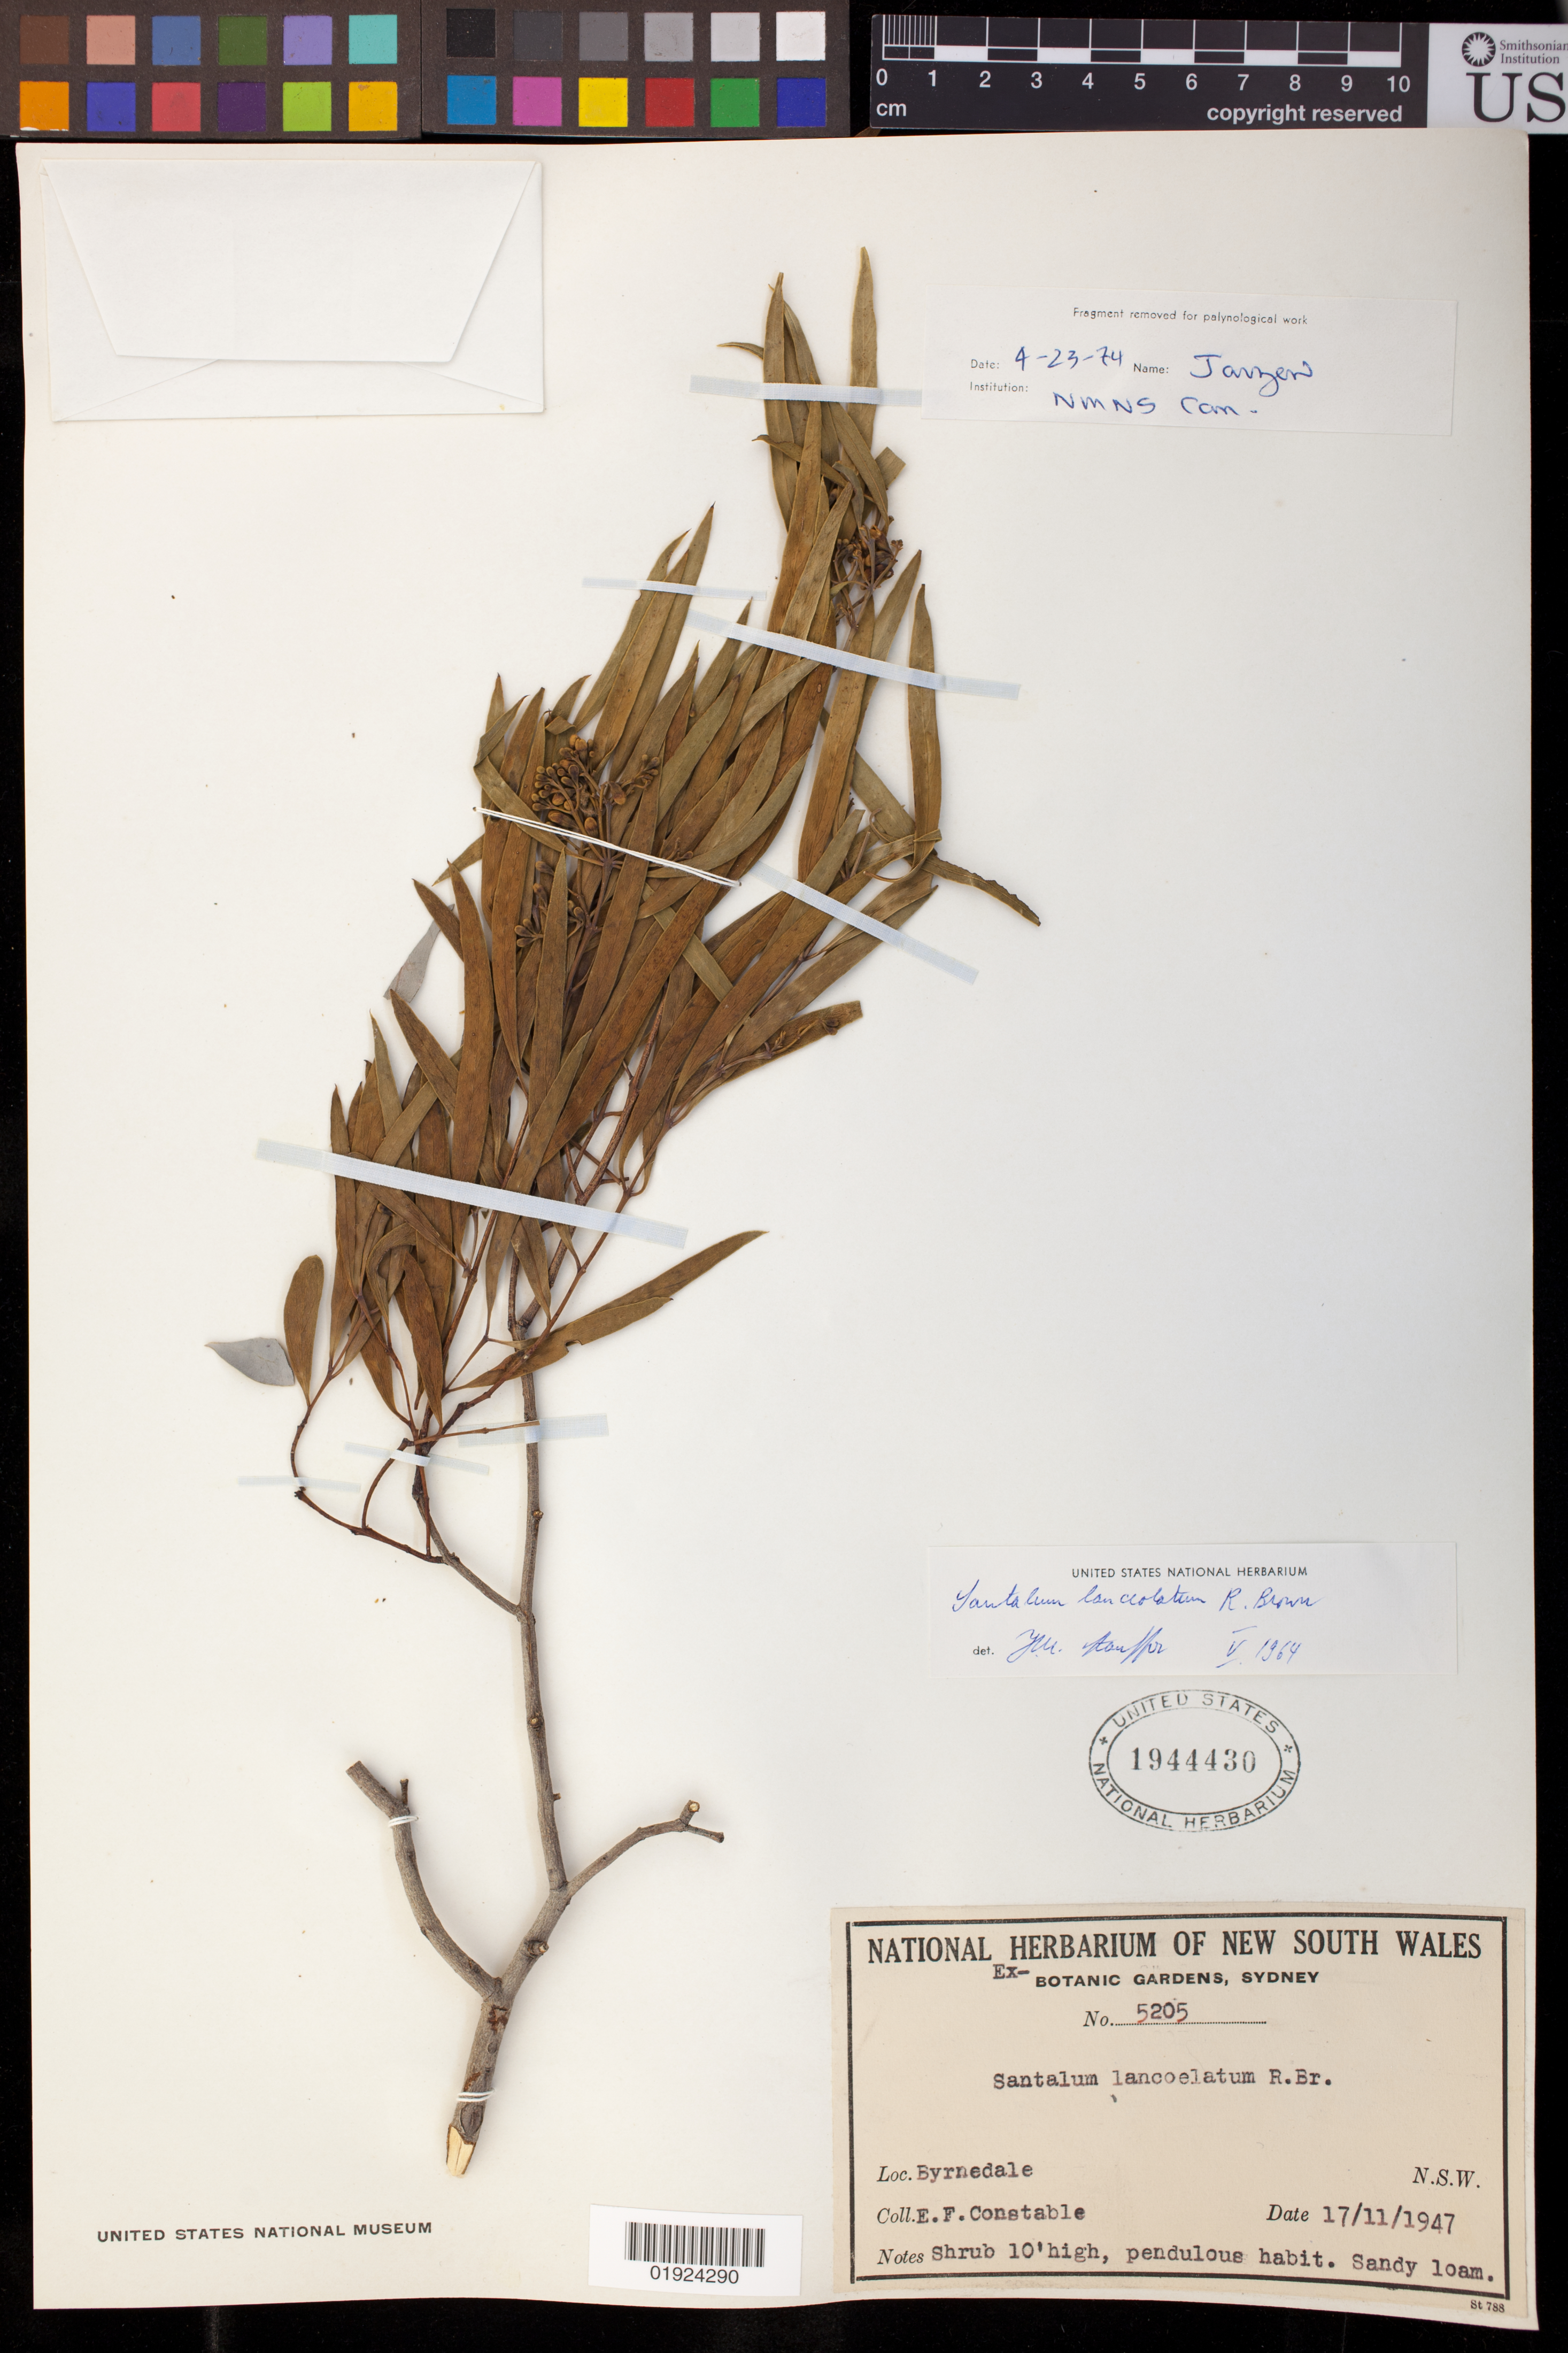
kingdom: Plantae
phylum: Tracheophyta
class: Magnoliopsida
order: Santalales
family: Santalaceae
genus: Santalum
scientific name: Santalum lanceolatum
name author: Schltdl.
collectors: E. F. Constable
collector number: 5205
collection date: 1947-11-17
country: Australia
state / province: New South Wales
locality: Byrnedale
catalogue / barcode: US 1944430